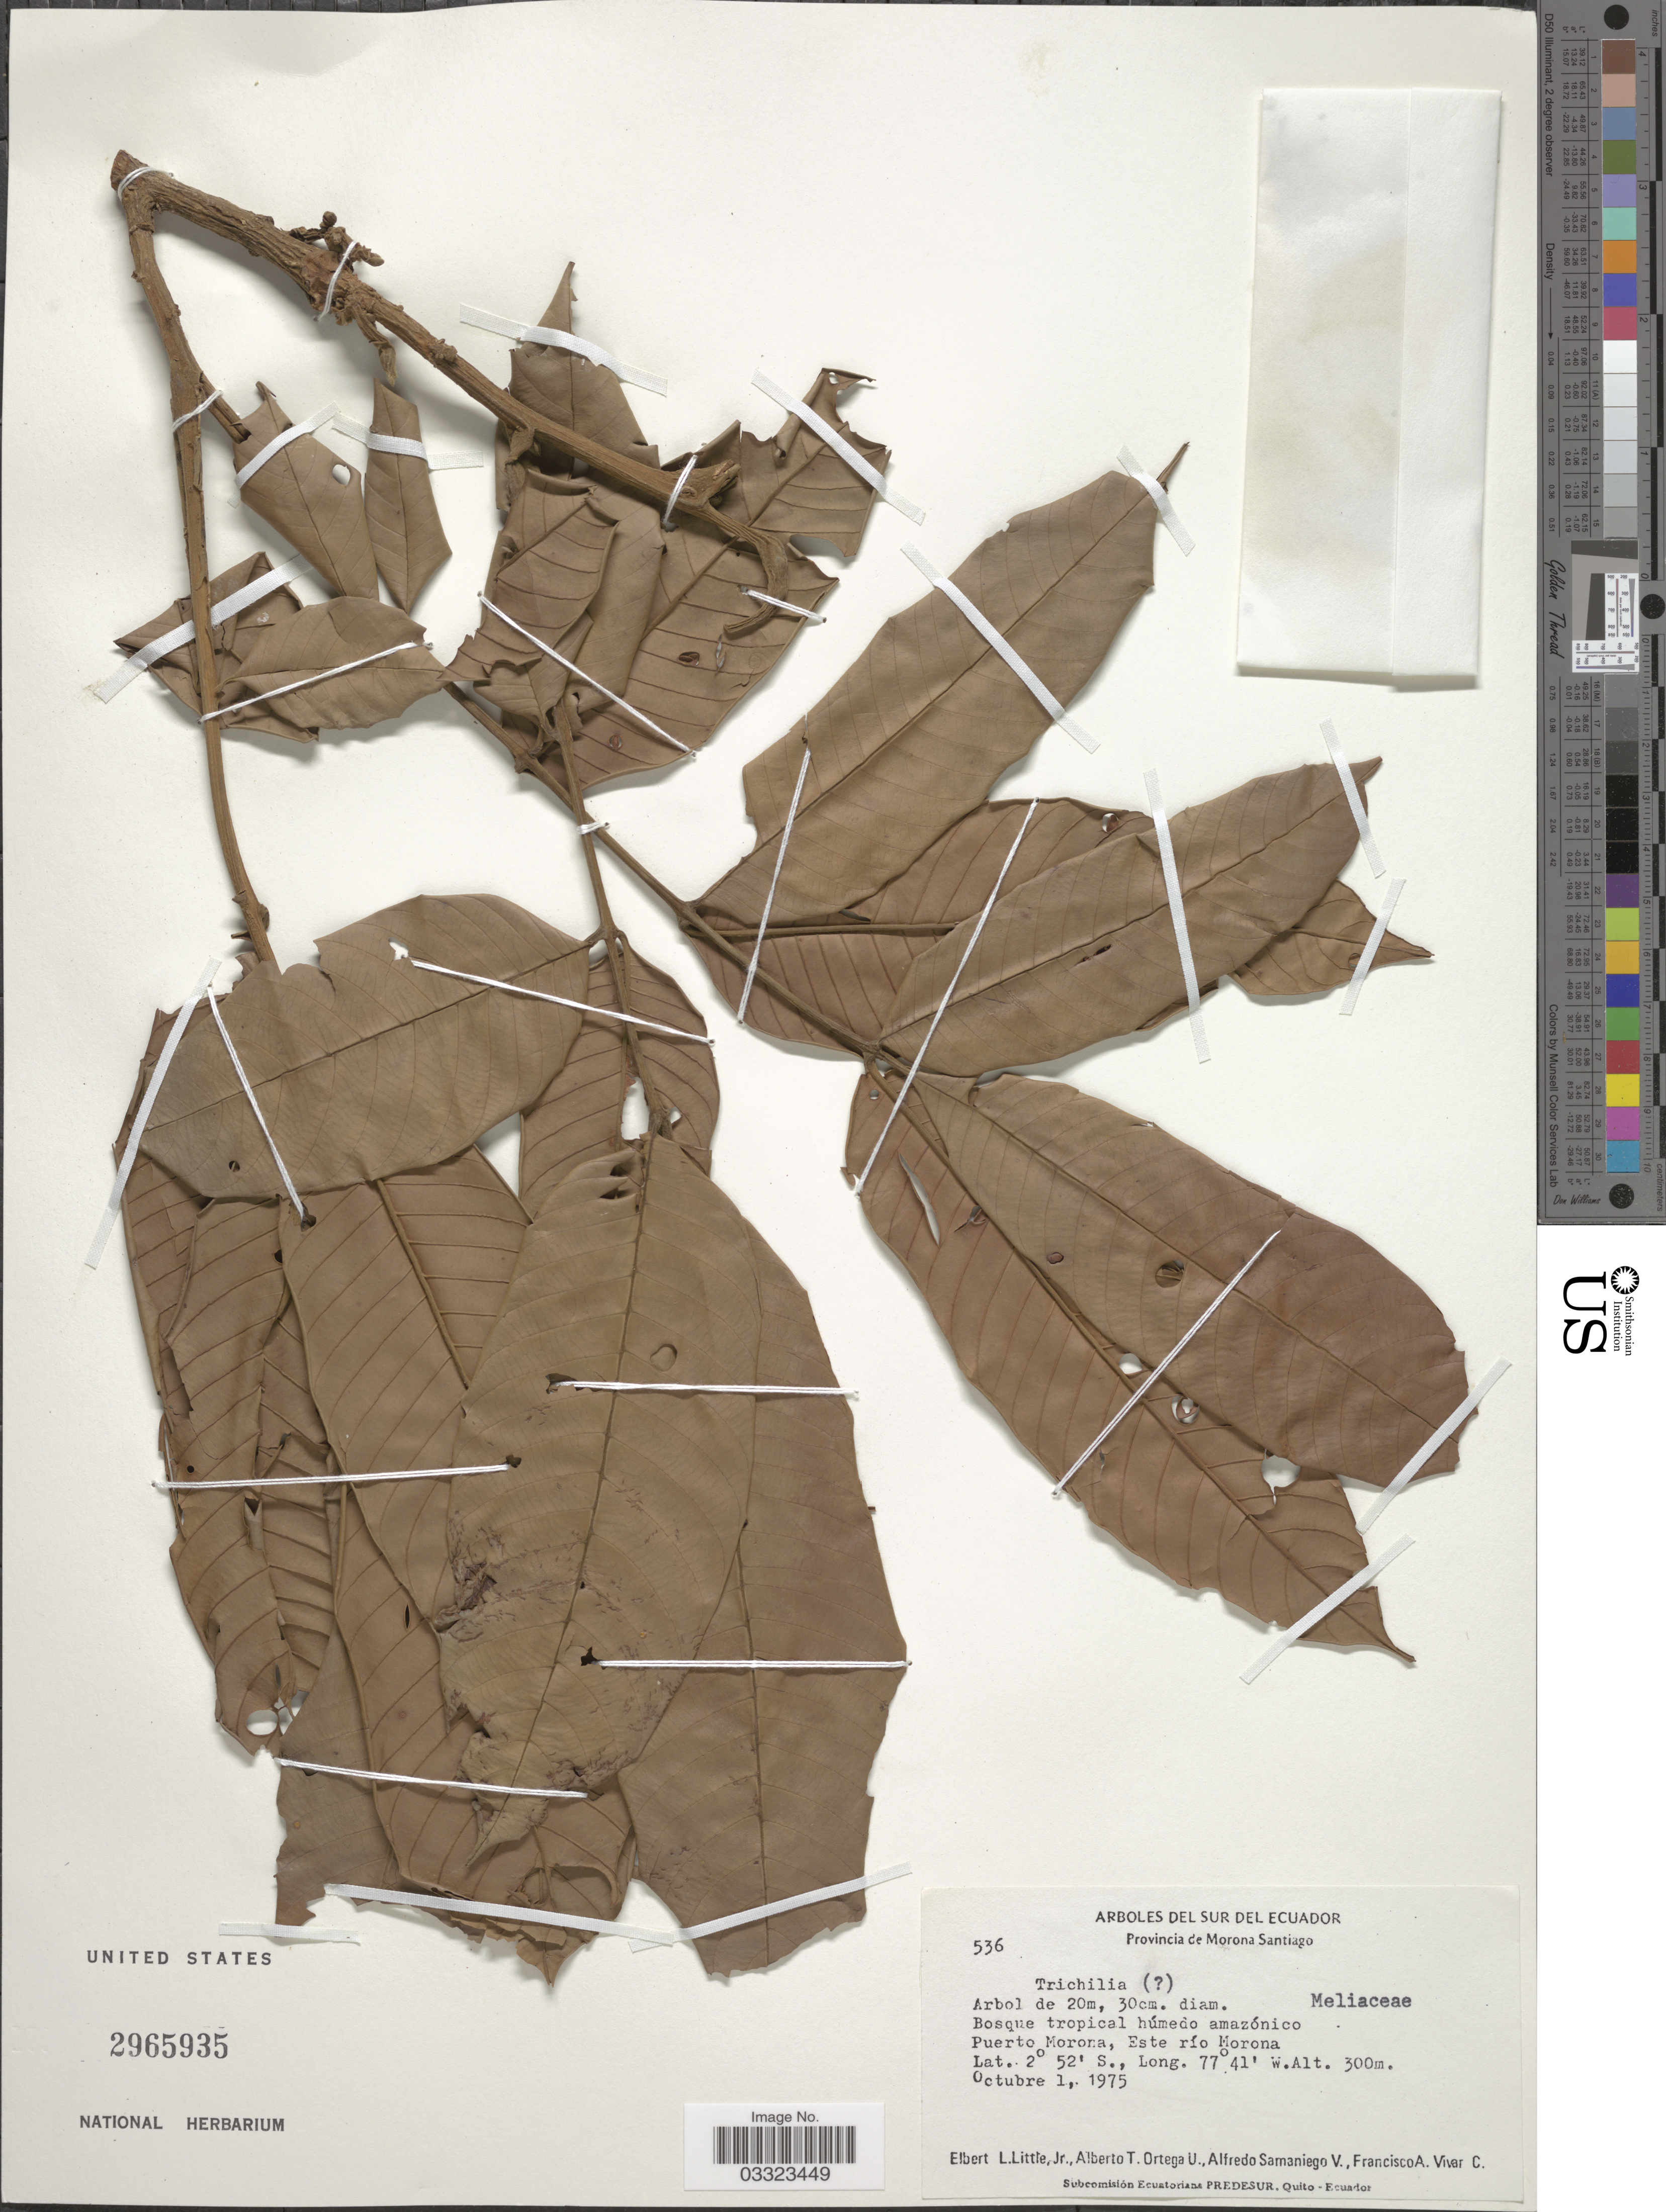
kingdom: Plantae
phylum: Tracheophyta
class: Magnoliopsida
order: Sapindales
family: Meliaceae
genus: Trichilia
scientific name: Trichilia sp.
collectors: E. L. Little, A. T. Ortega U., A. V. Samaniego & F. A. Vivar C.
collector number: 536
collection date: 1975-10-01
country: Ecuador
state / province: Morona-Santiago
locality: Puerto Morona, Este río Morona.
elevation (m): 300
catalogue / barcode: US 2965935